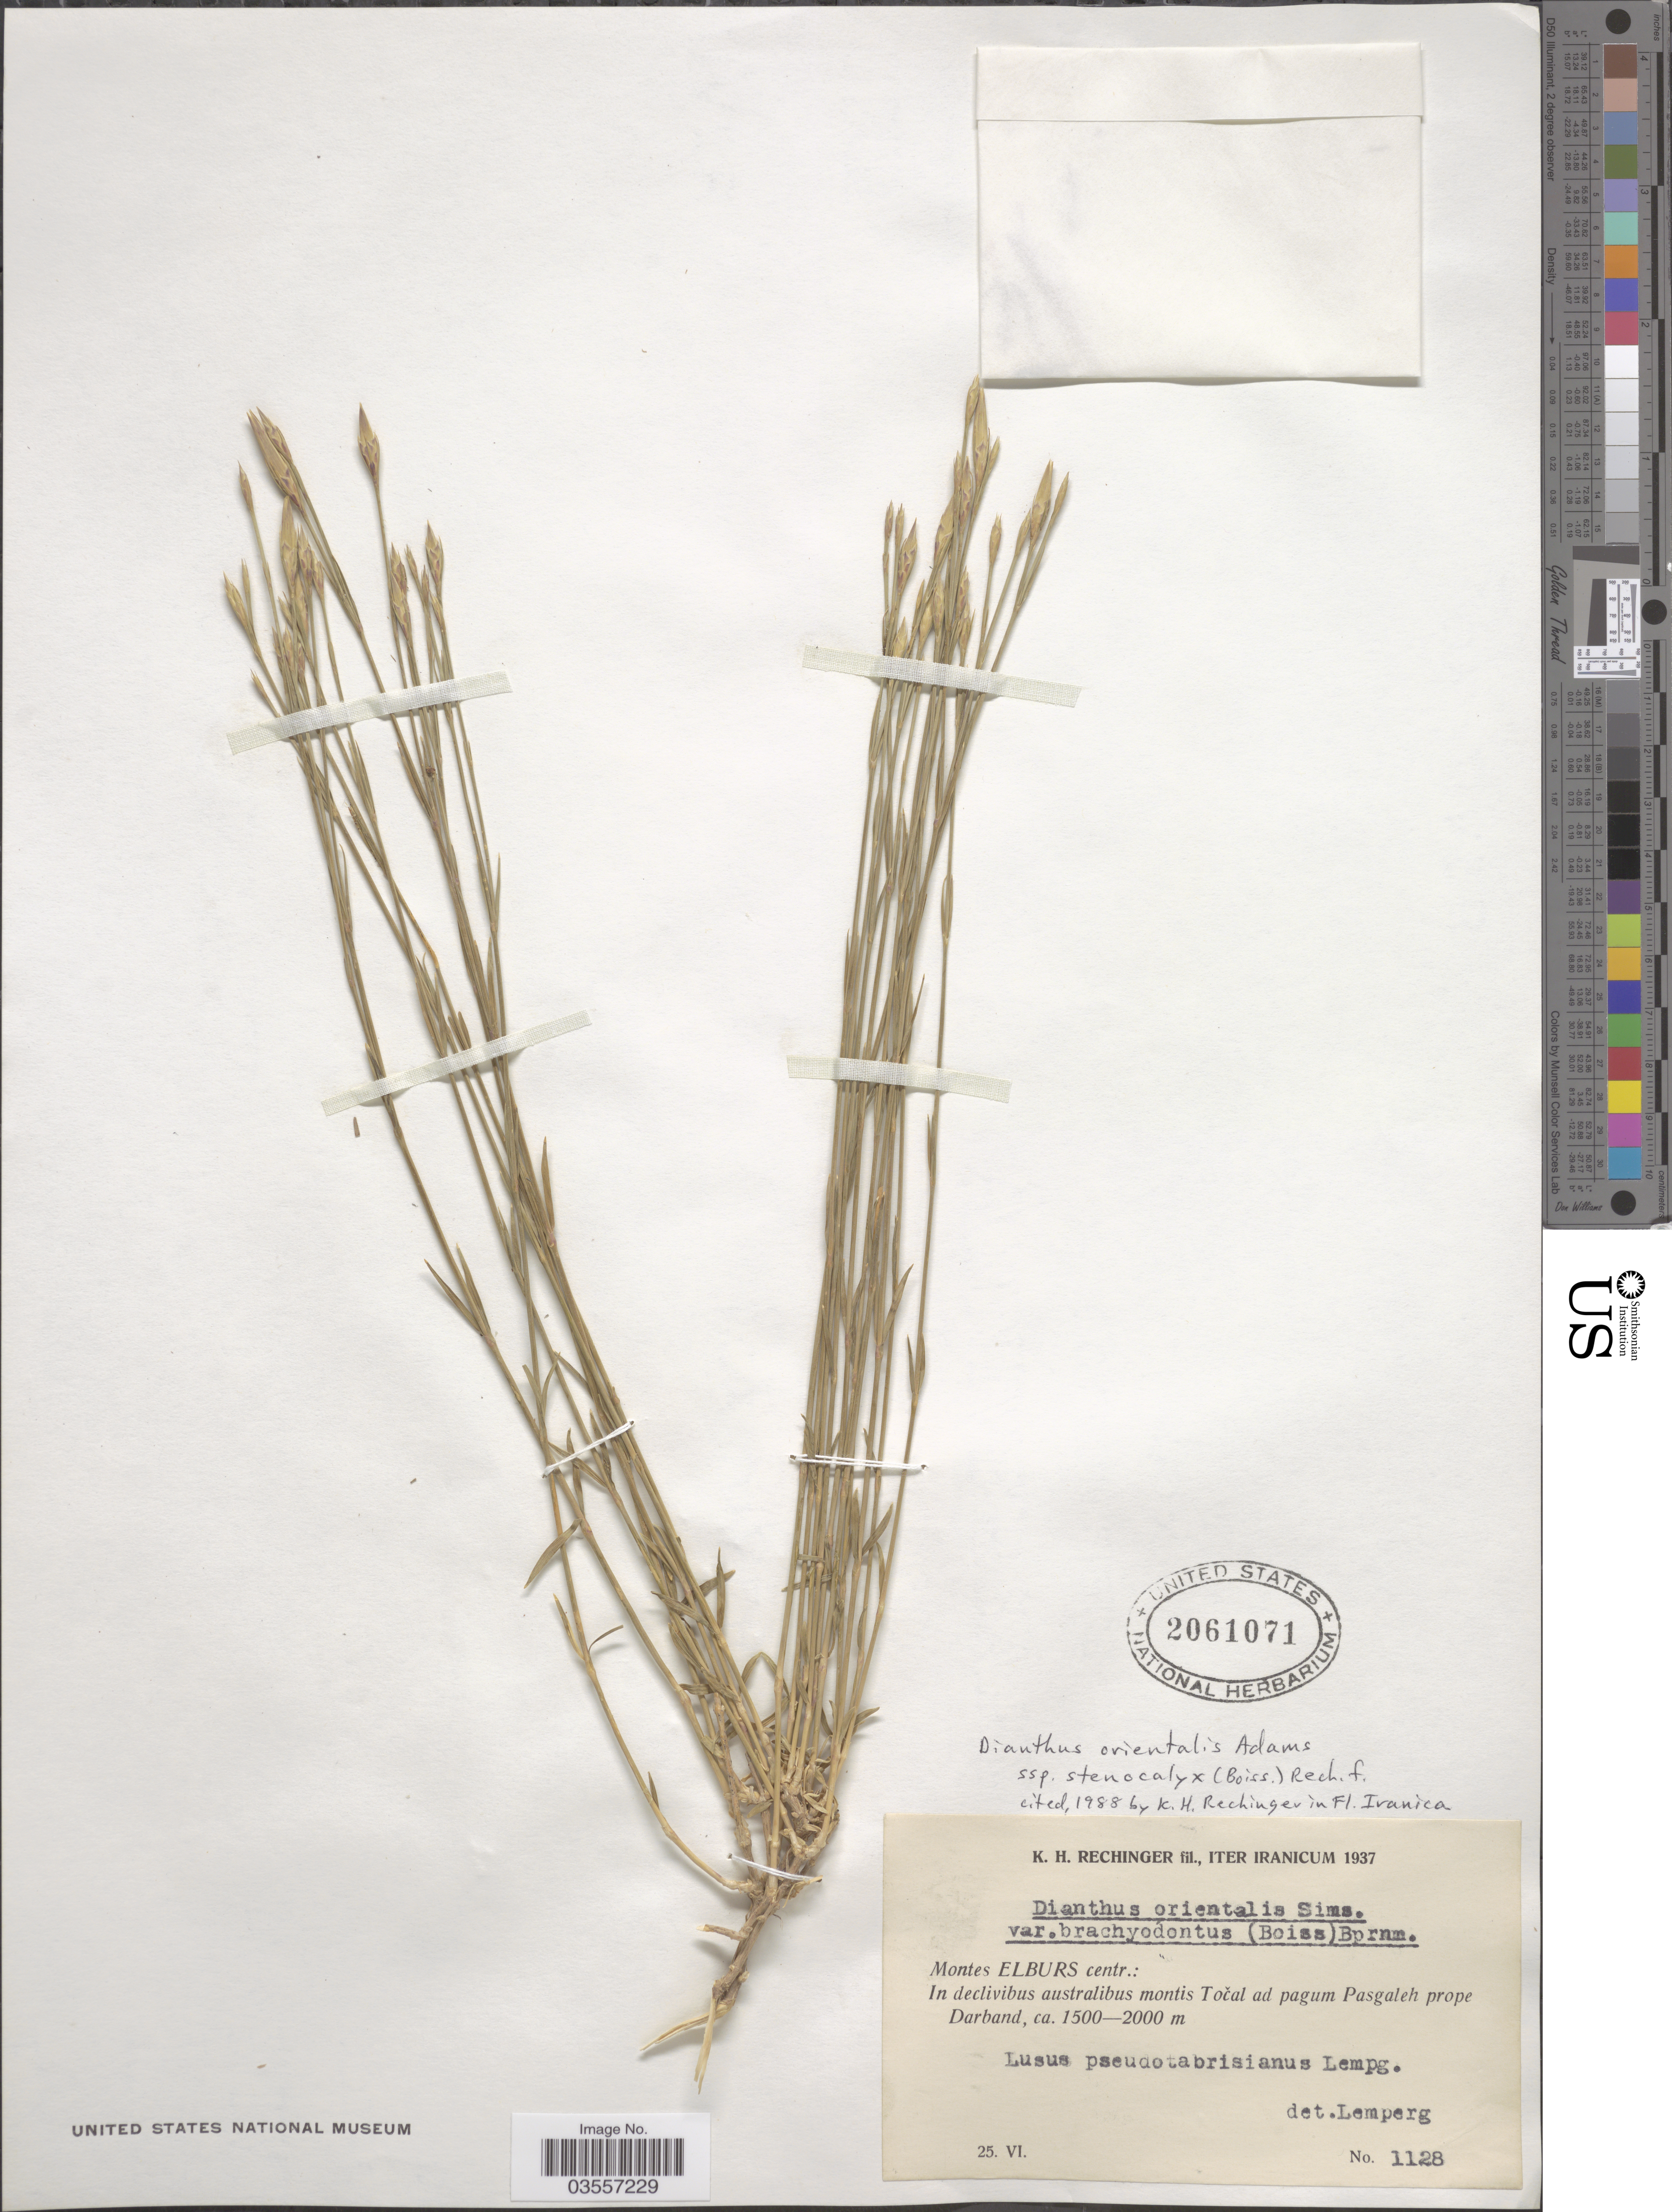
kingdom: Plantae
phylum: Tracheophyta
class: Magnoliopsida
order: Caryophyllales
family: Caryophyllaceae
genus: Dianthus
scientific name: Dianthus orientalis subsp. stenocalyx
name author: (Boiss.) Rech. f.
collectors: K. H. Rechinger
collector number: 1128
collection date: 1937-06-25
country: Iran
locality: Montes Elburs centr.: In declivibus australibus montis Točal ad pagum Pasgaleh prope Darband.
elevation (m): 1500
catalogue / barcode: US 2061071